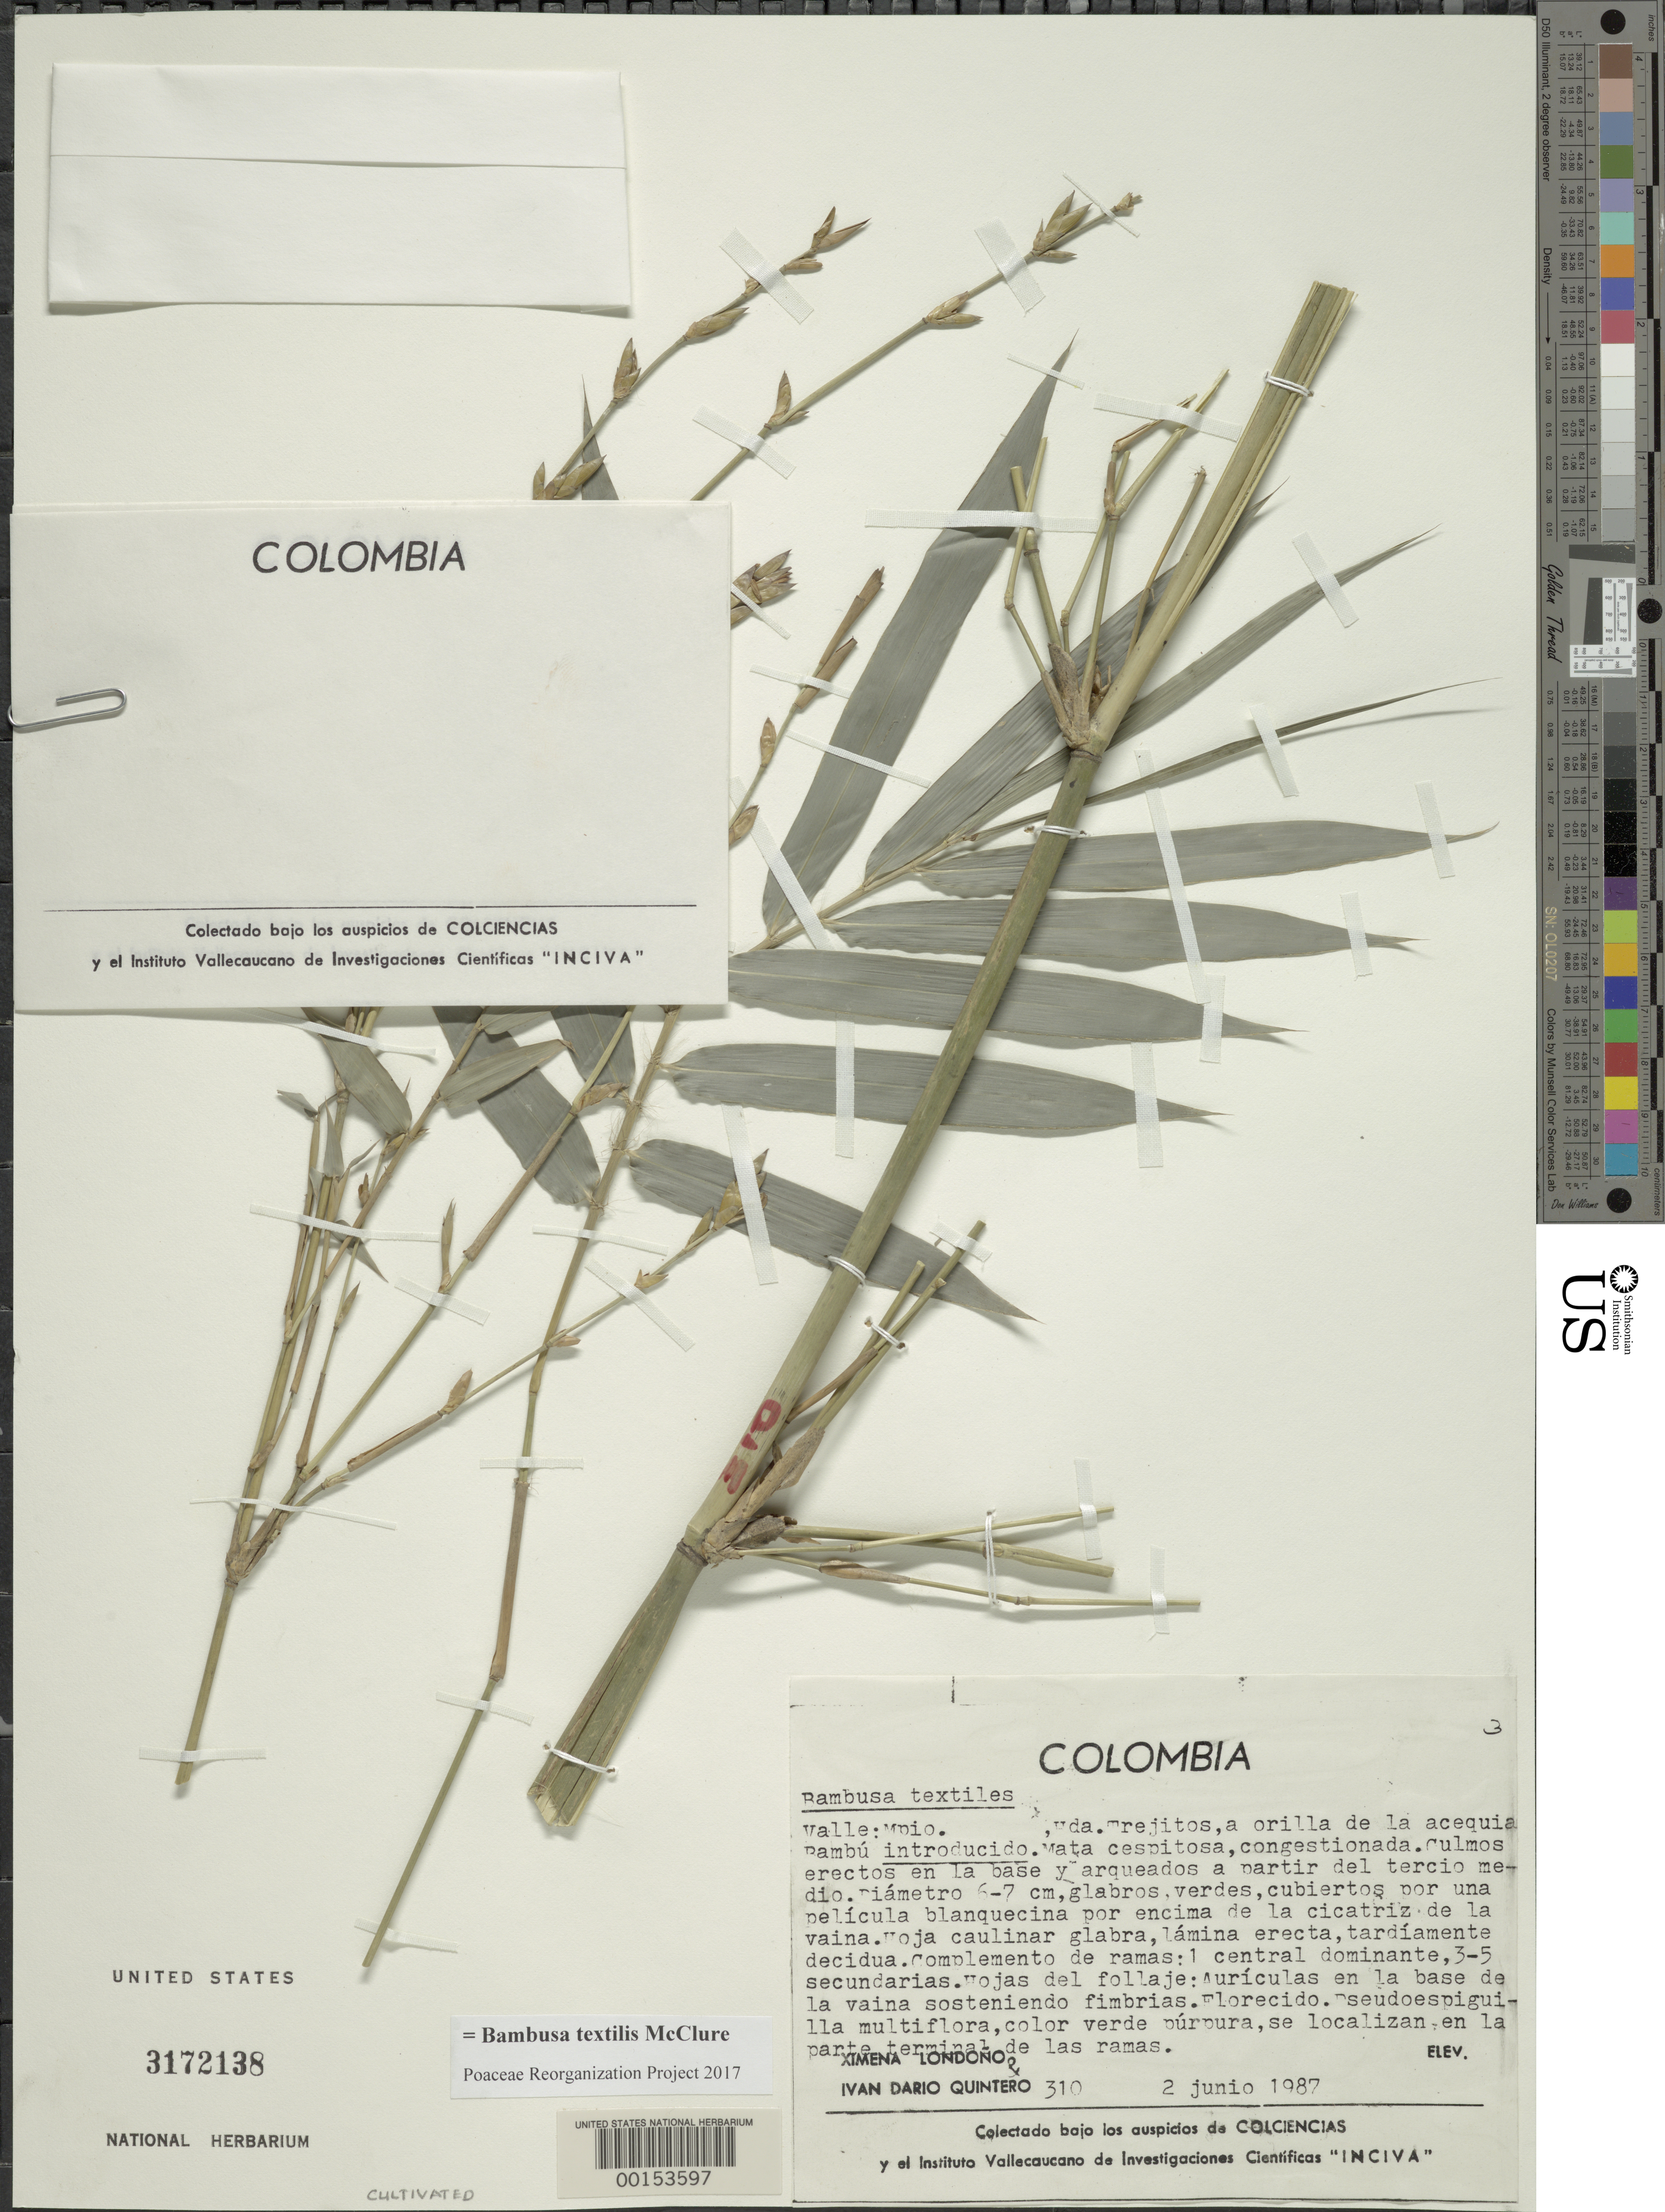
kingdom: Plantae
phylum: Tracheophyta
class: Liliopsida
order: Poales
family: Poaceae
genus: Bambusa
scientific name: Bambusa textilis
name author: McClure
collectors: X. Londoño & I. Quintero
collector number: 310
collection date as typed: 02 Jun 1987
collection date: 1987-06-02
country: Colombia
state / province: Valle del Cauca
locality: Trejitos Hacienda, Orila de la acequia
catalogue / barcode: US 3172138